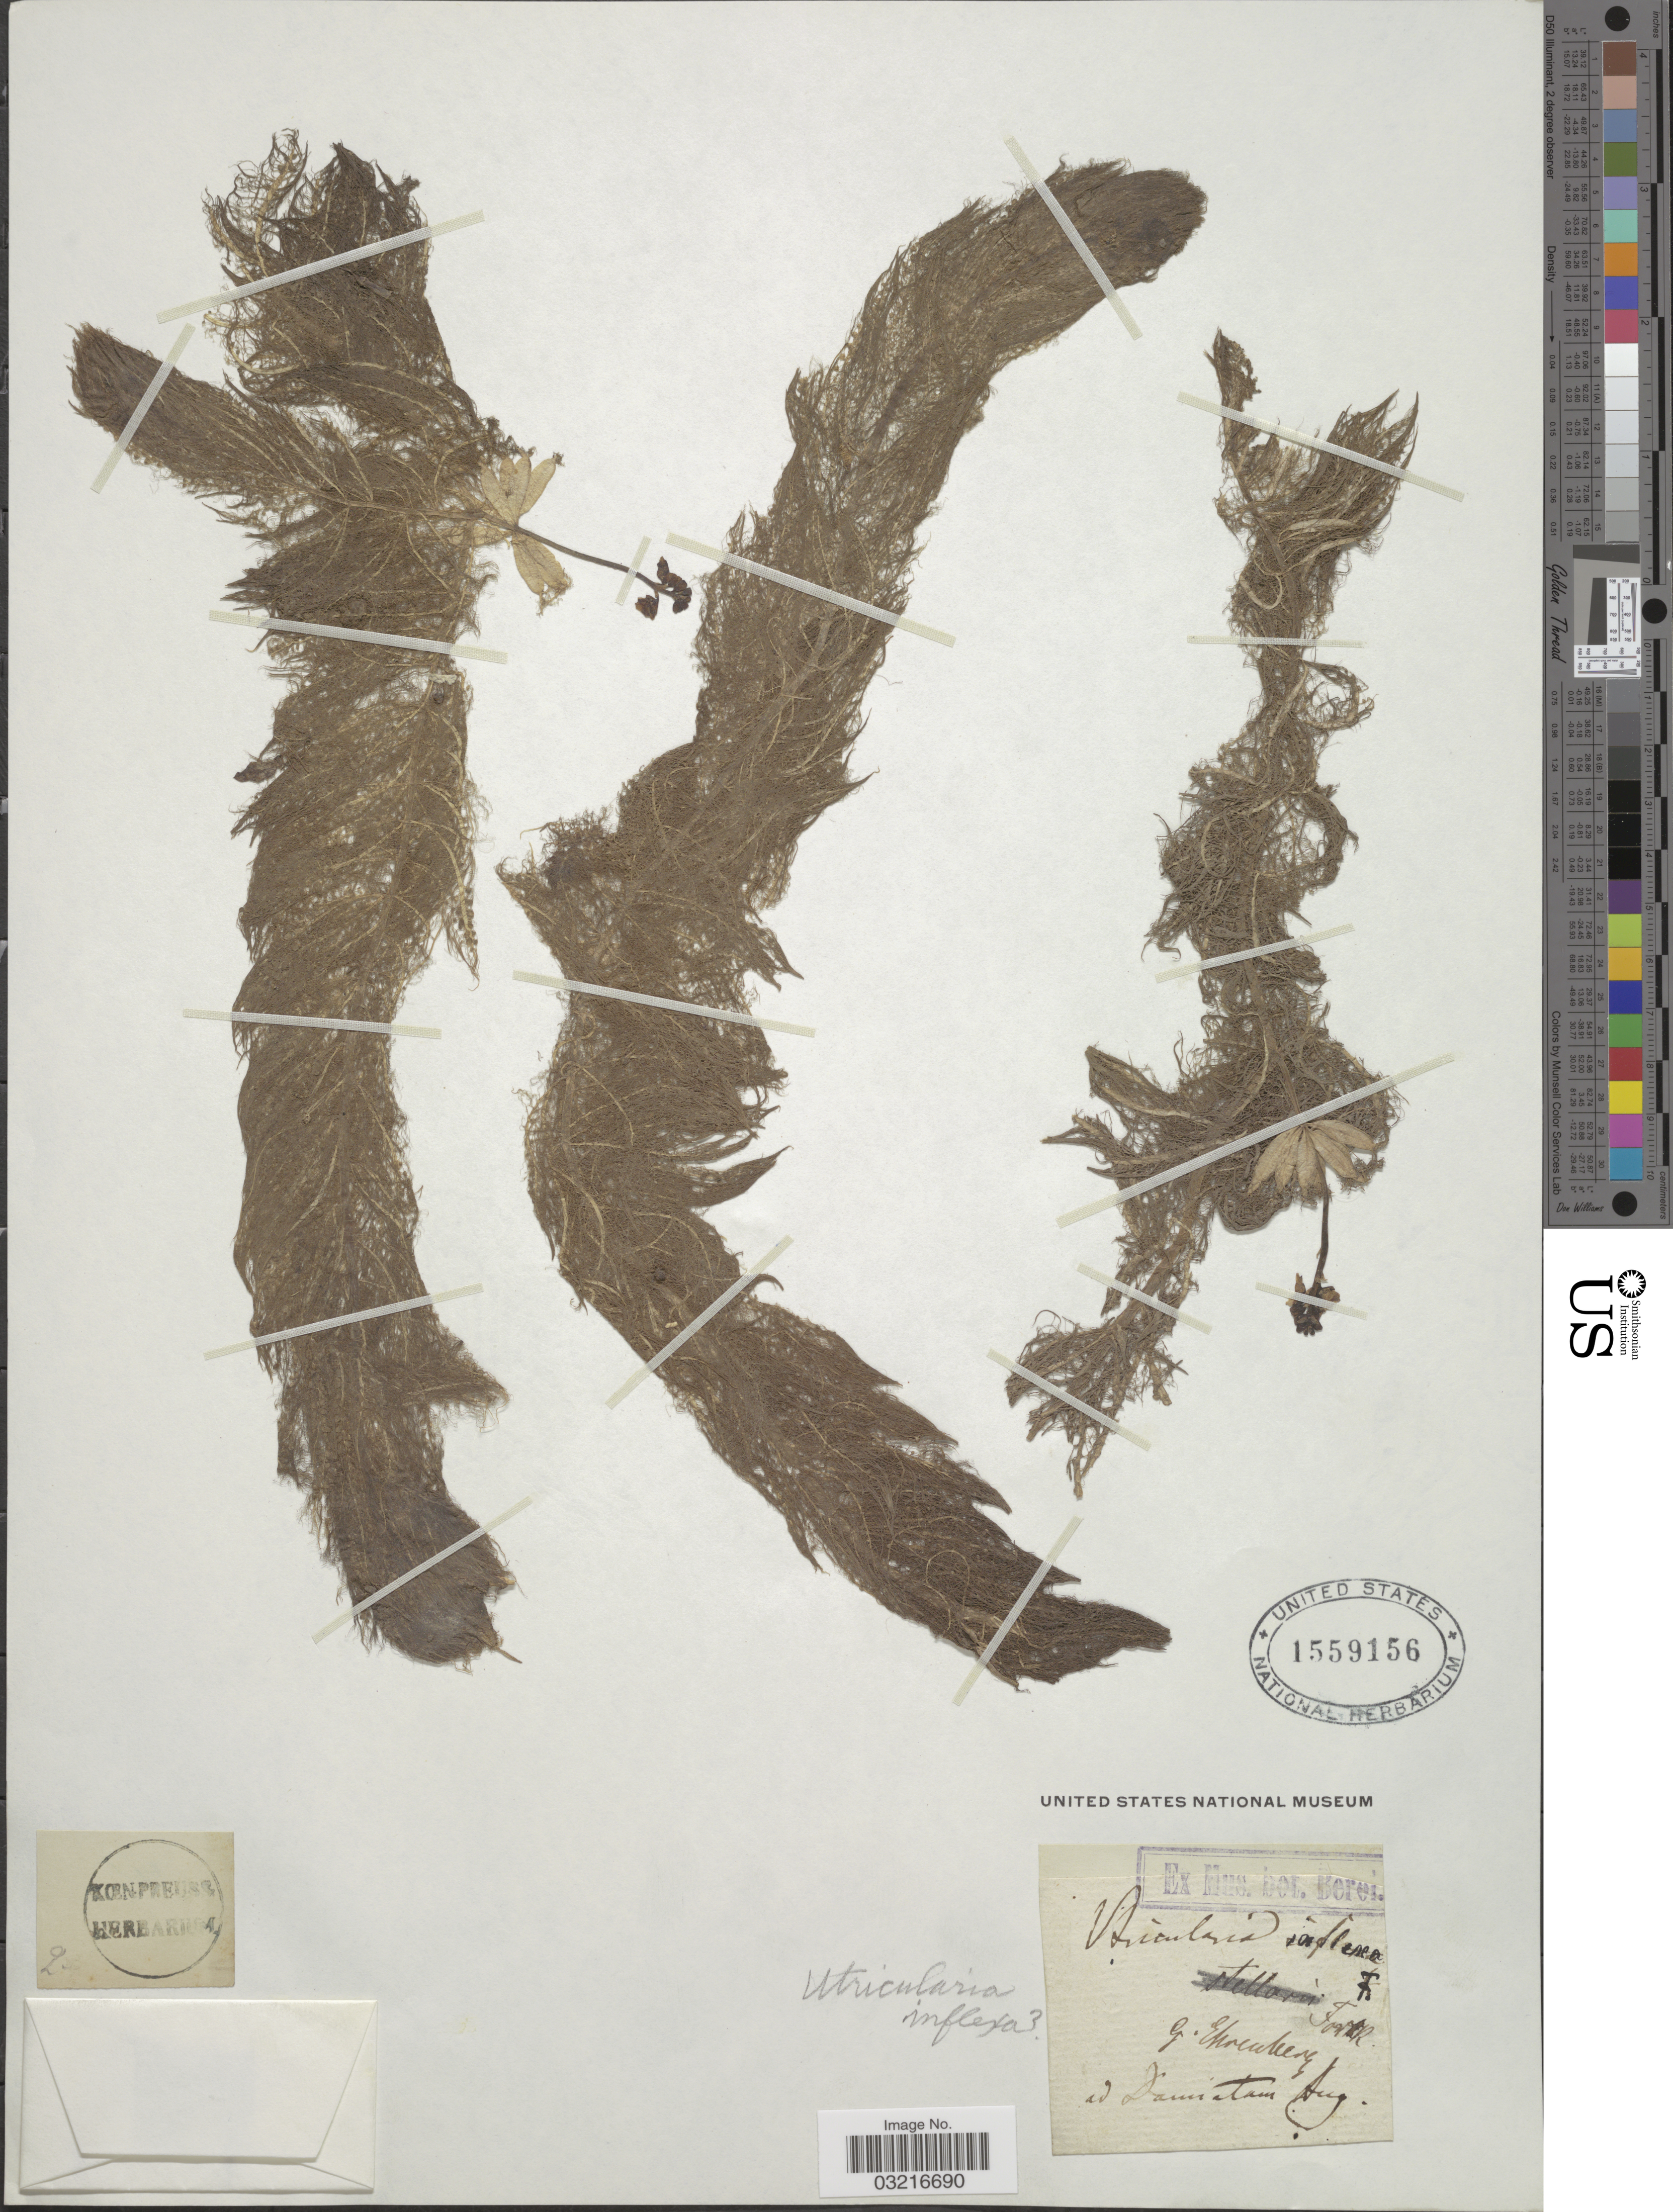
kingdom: Plantae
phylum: Tracheophyta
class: Magnoliopsida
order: Lamiales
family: Lentibulariaceae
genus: Utricularia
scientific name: Utricularia inflexa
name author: Forssk.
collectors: G. Ehrenberg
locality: Ad Damiatan [interpreted].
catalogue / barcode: US 1559156